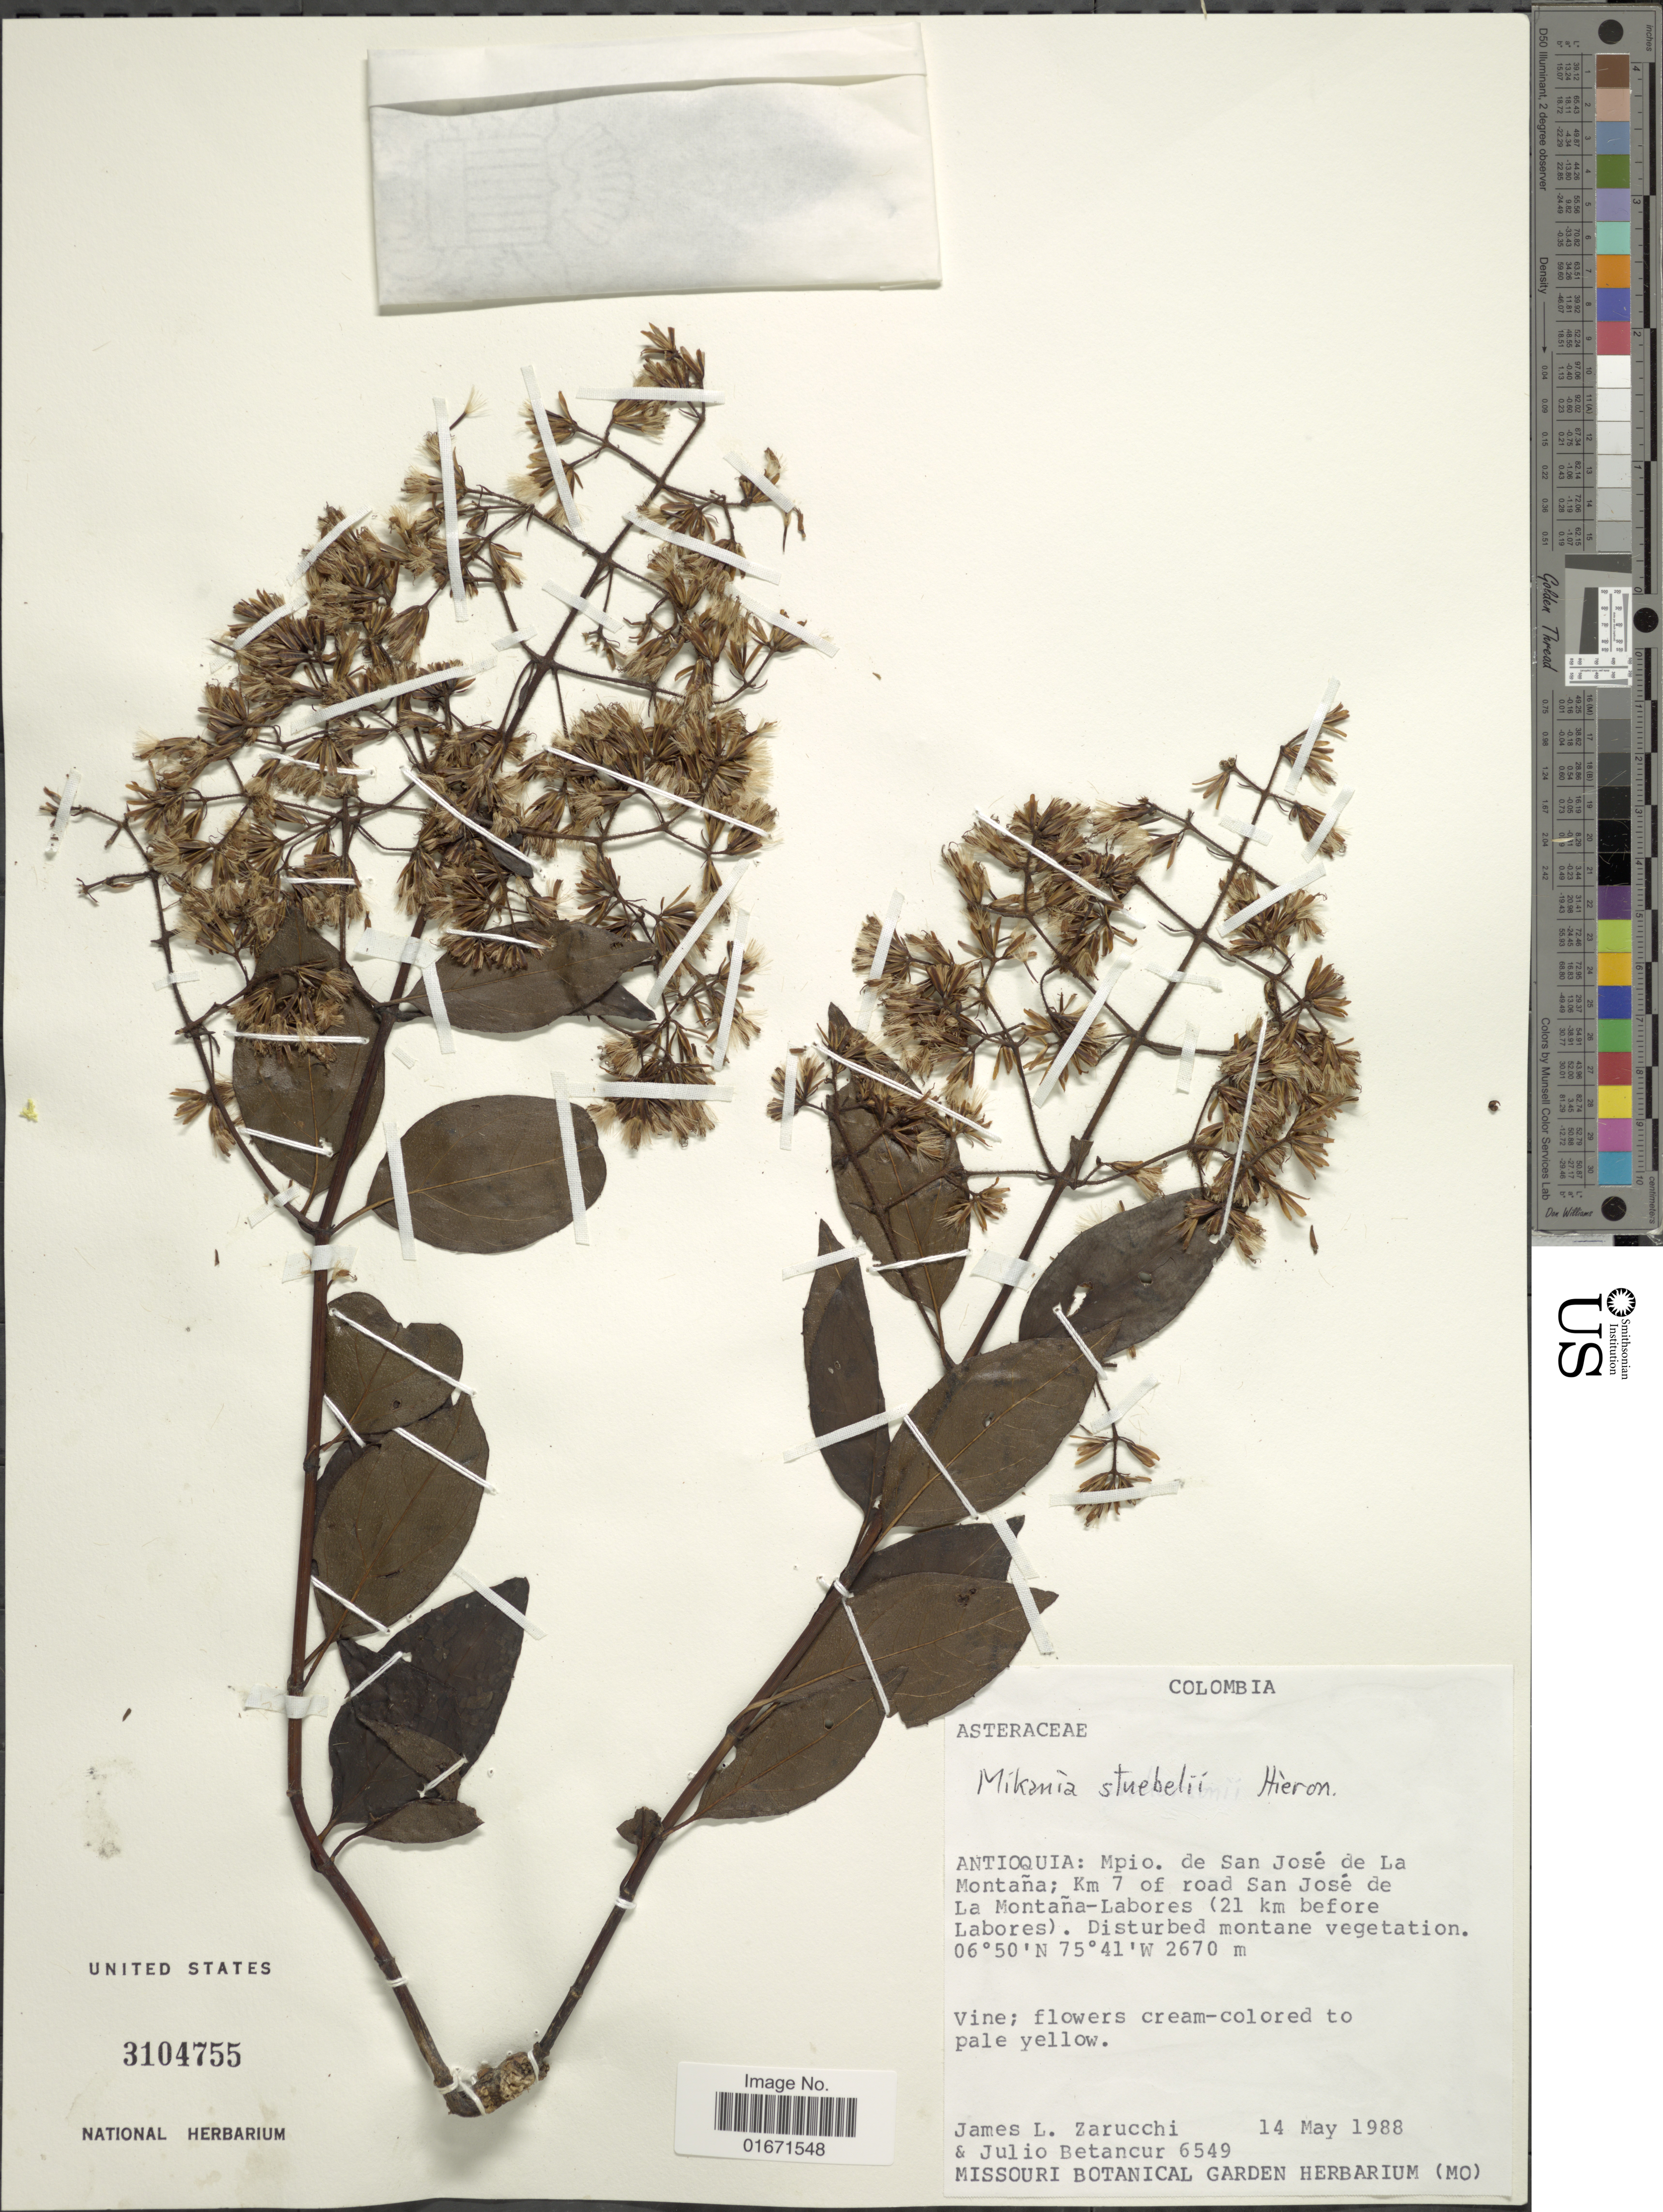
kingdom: Plantae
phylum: Tracheophyta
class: Magnoliopsida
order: Asterales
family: Asteraceae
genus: Mikania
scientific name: Mikania stuebelii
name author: Hieron.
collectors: J. L. Zarucchi & J. Betancur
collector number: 6549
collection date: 1988-05-14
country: Colombia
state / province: Antioquia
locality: Antioquia: Mpio. de San José de La Montaña; Km 7 of road San José de La Montaña-Labores (21 km before Labores)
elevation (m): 2670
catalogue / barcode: US 3104755